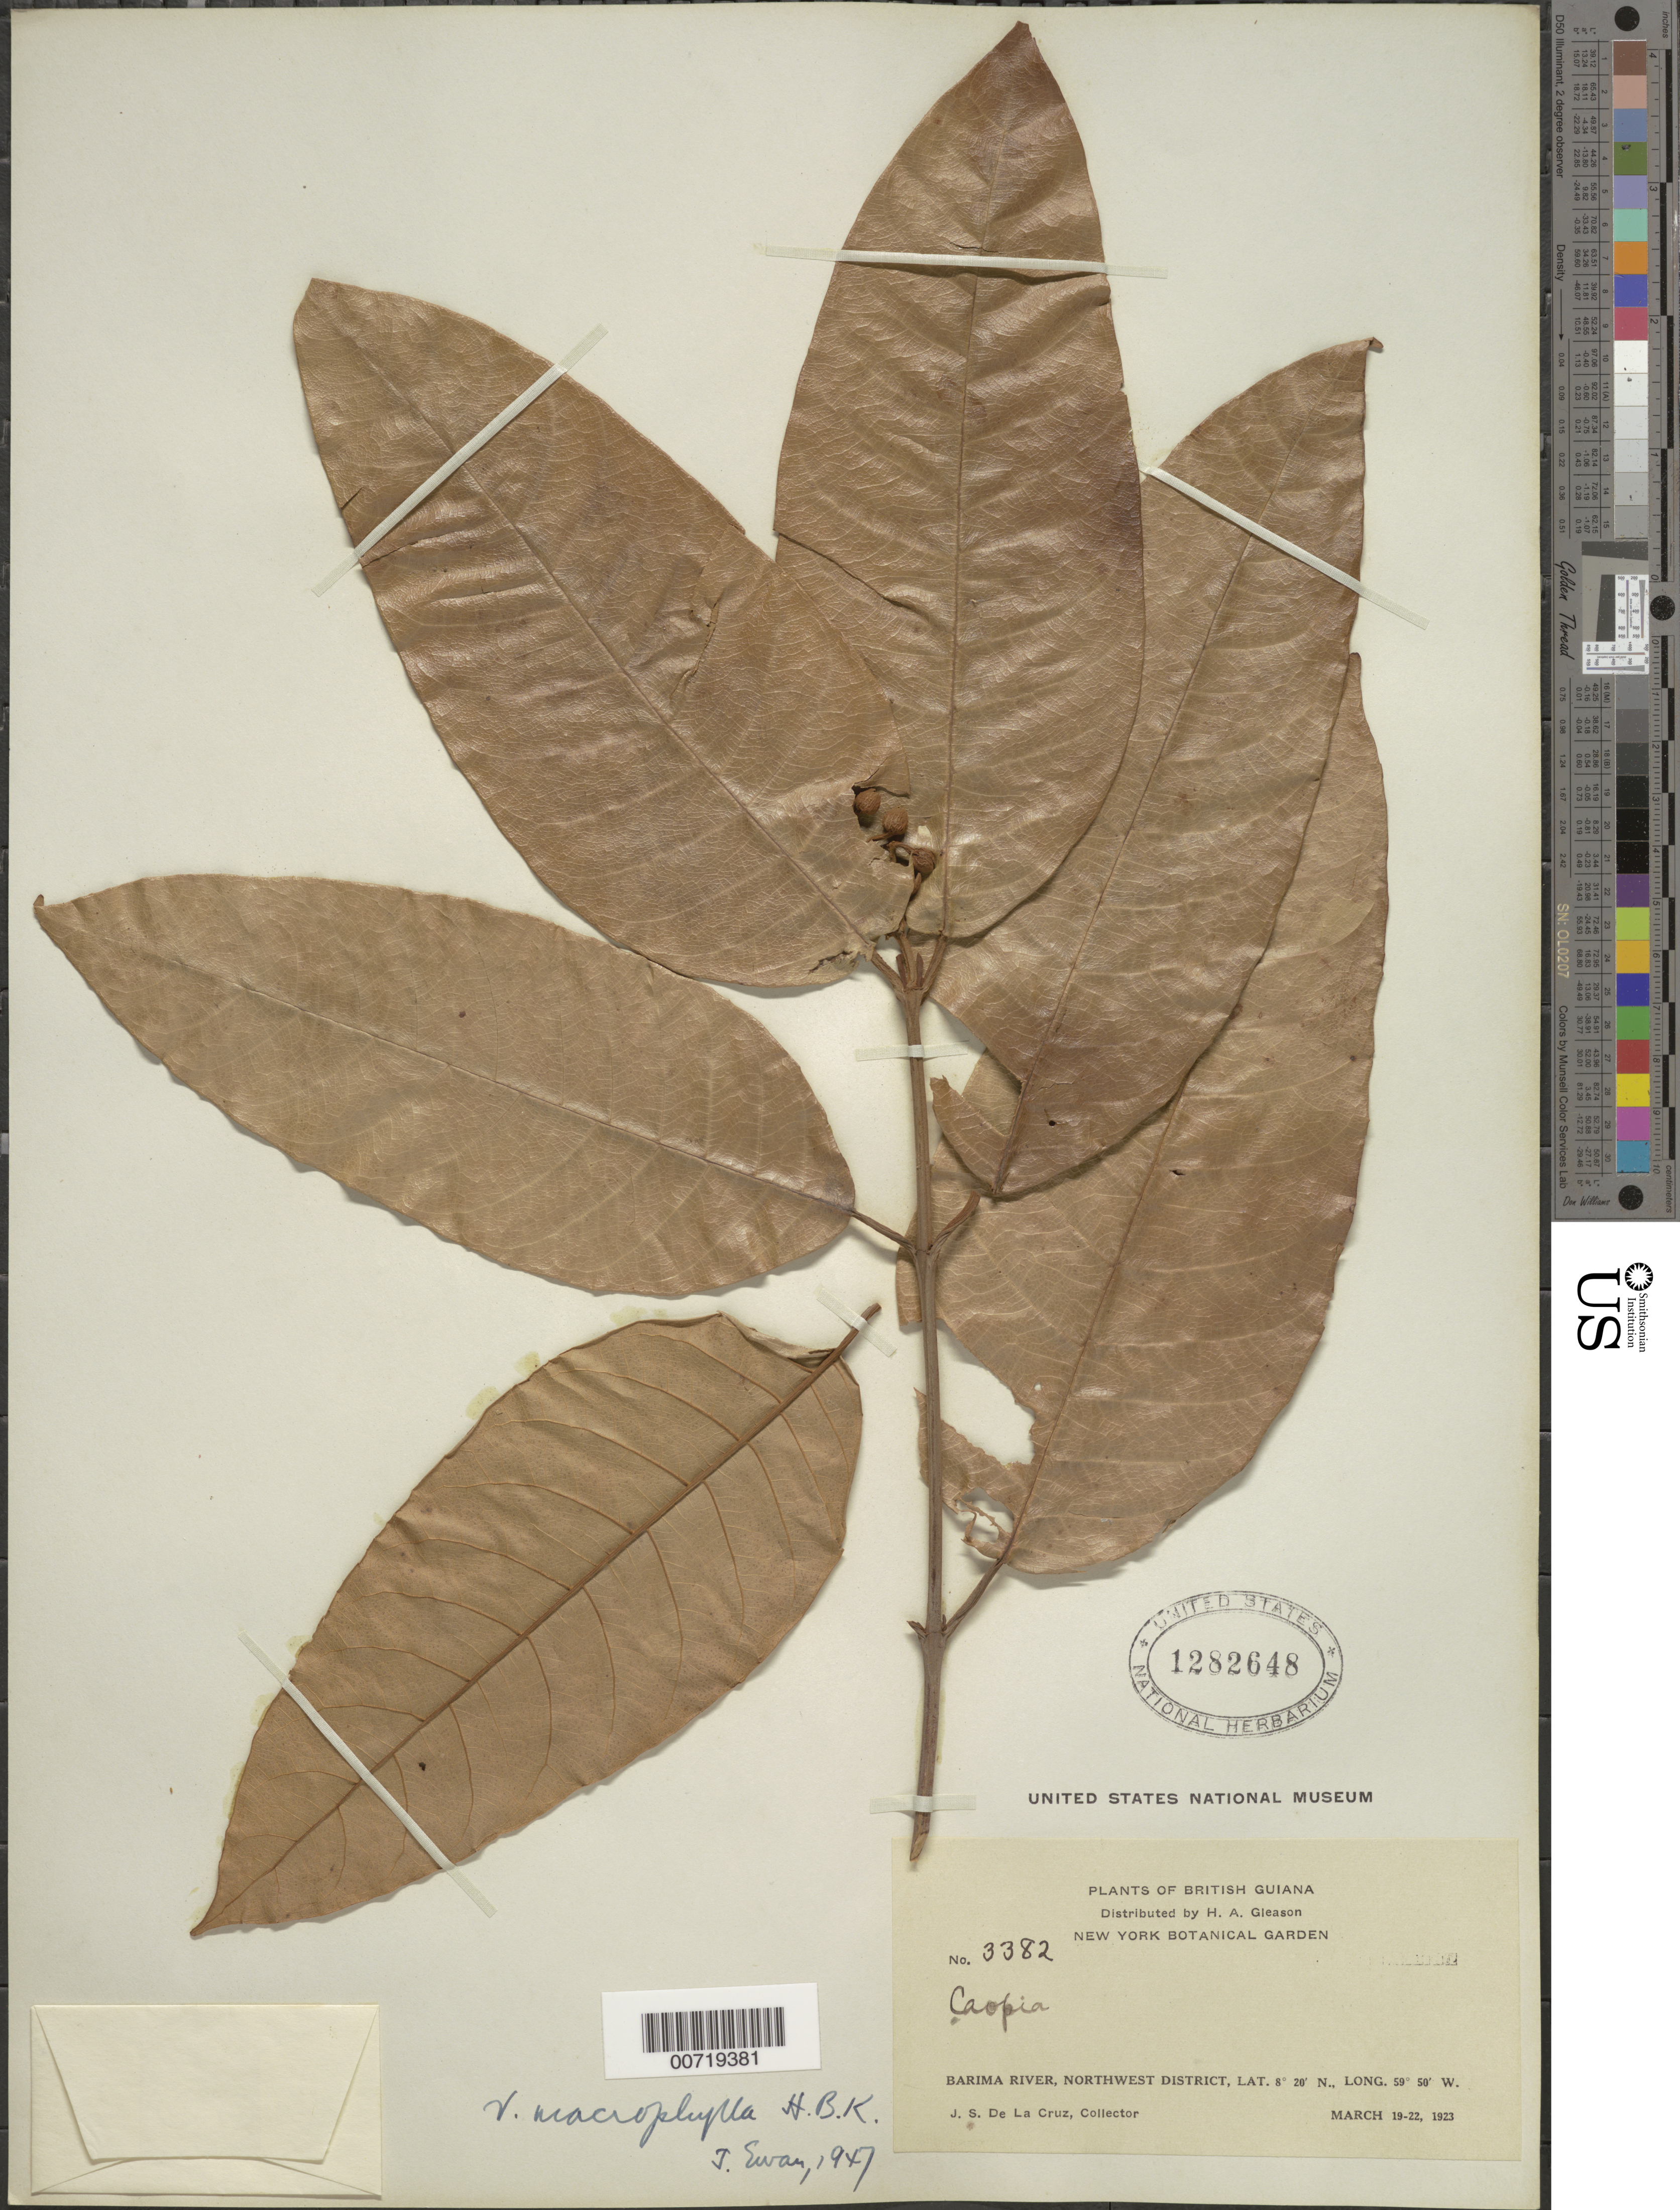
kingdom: Plantae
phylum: Tracheophyta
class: Magnoliopsida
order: Malpighiales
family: Hypericaceae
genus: Vismia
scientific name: Vismia japurensis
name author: Reichardt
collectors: J. S. de la Cruz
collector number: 3382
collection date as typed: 19-Mar-23 to 22-Mar-23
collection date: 1923-03-19/1923-03-22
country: Guyana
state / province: Barima-Waini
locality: Barima R., NW District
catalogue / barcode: US 1282648